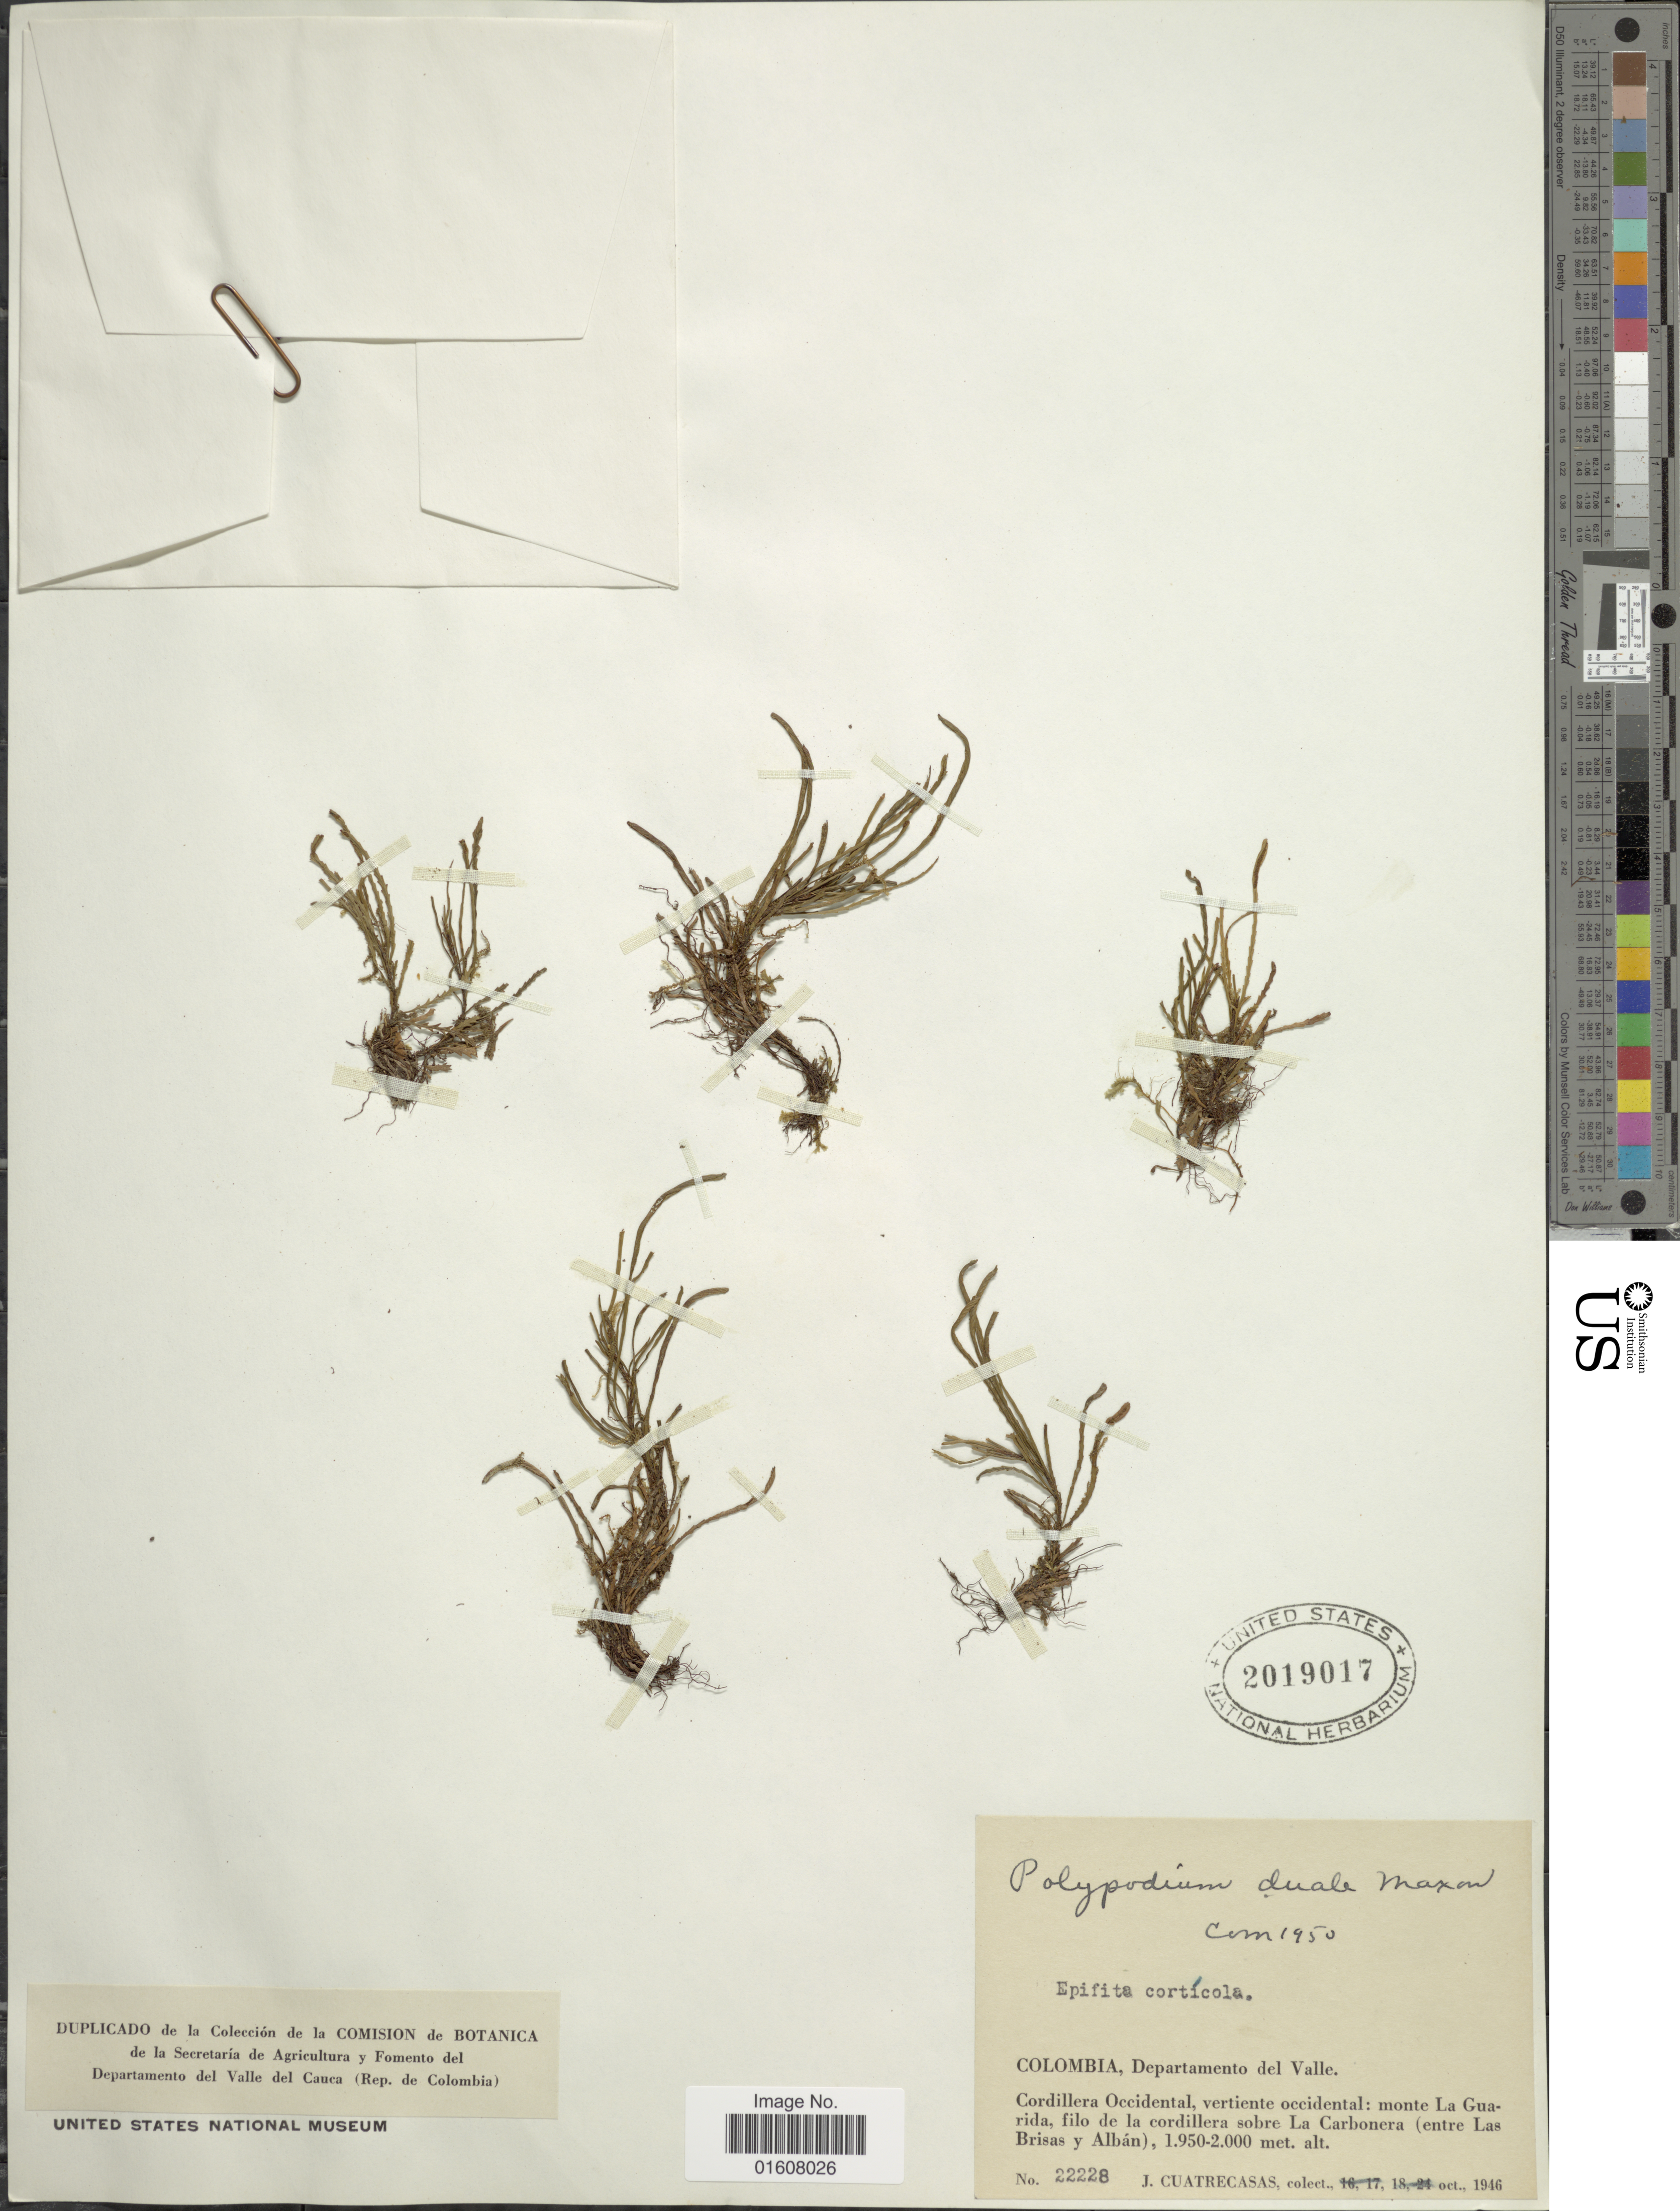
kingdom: Plantae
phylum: Tracheophyta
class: Polypodiopsida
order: Polypodiales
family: Polypodiaceae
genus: Cochlidium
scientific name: Cochlidium serrulatum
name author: (Sw.) L.E. Bishop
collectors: J. Cuatrecasas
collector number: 22228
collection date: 1946-10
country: Colombia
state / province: Valle del Cauca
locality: Departamento del Valle. Cordillera Occidental, vertiente occidental: monte La Guarida, filo de la cordillera sobre La Carbonera (entre Las Brisas y Albán)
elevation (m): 1950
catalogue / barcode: US 2019017